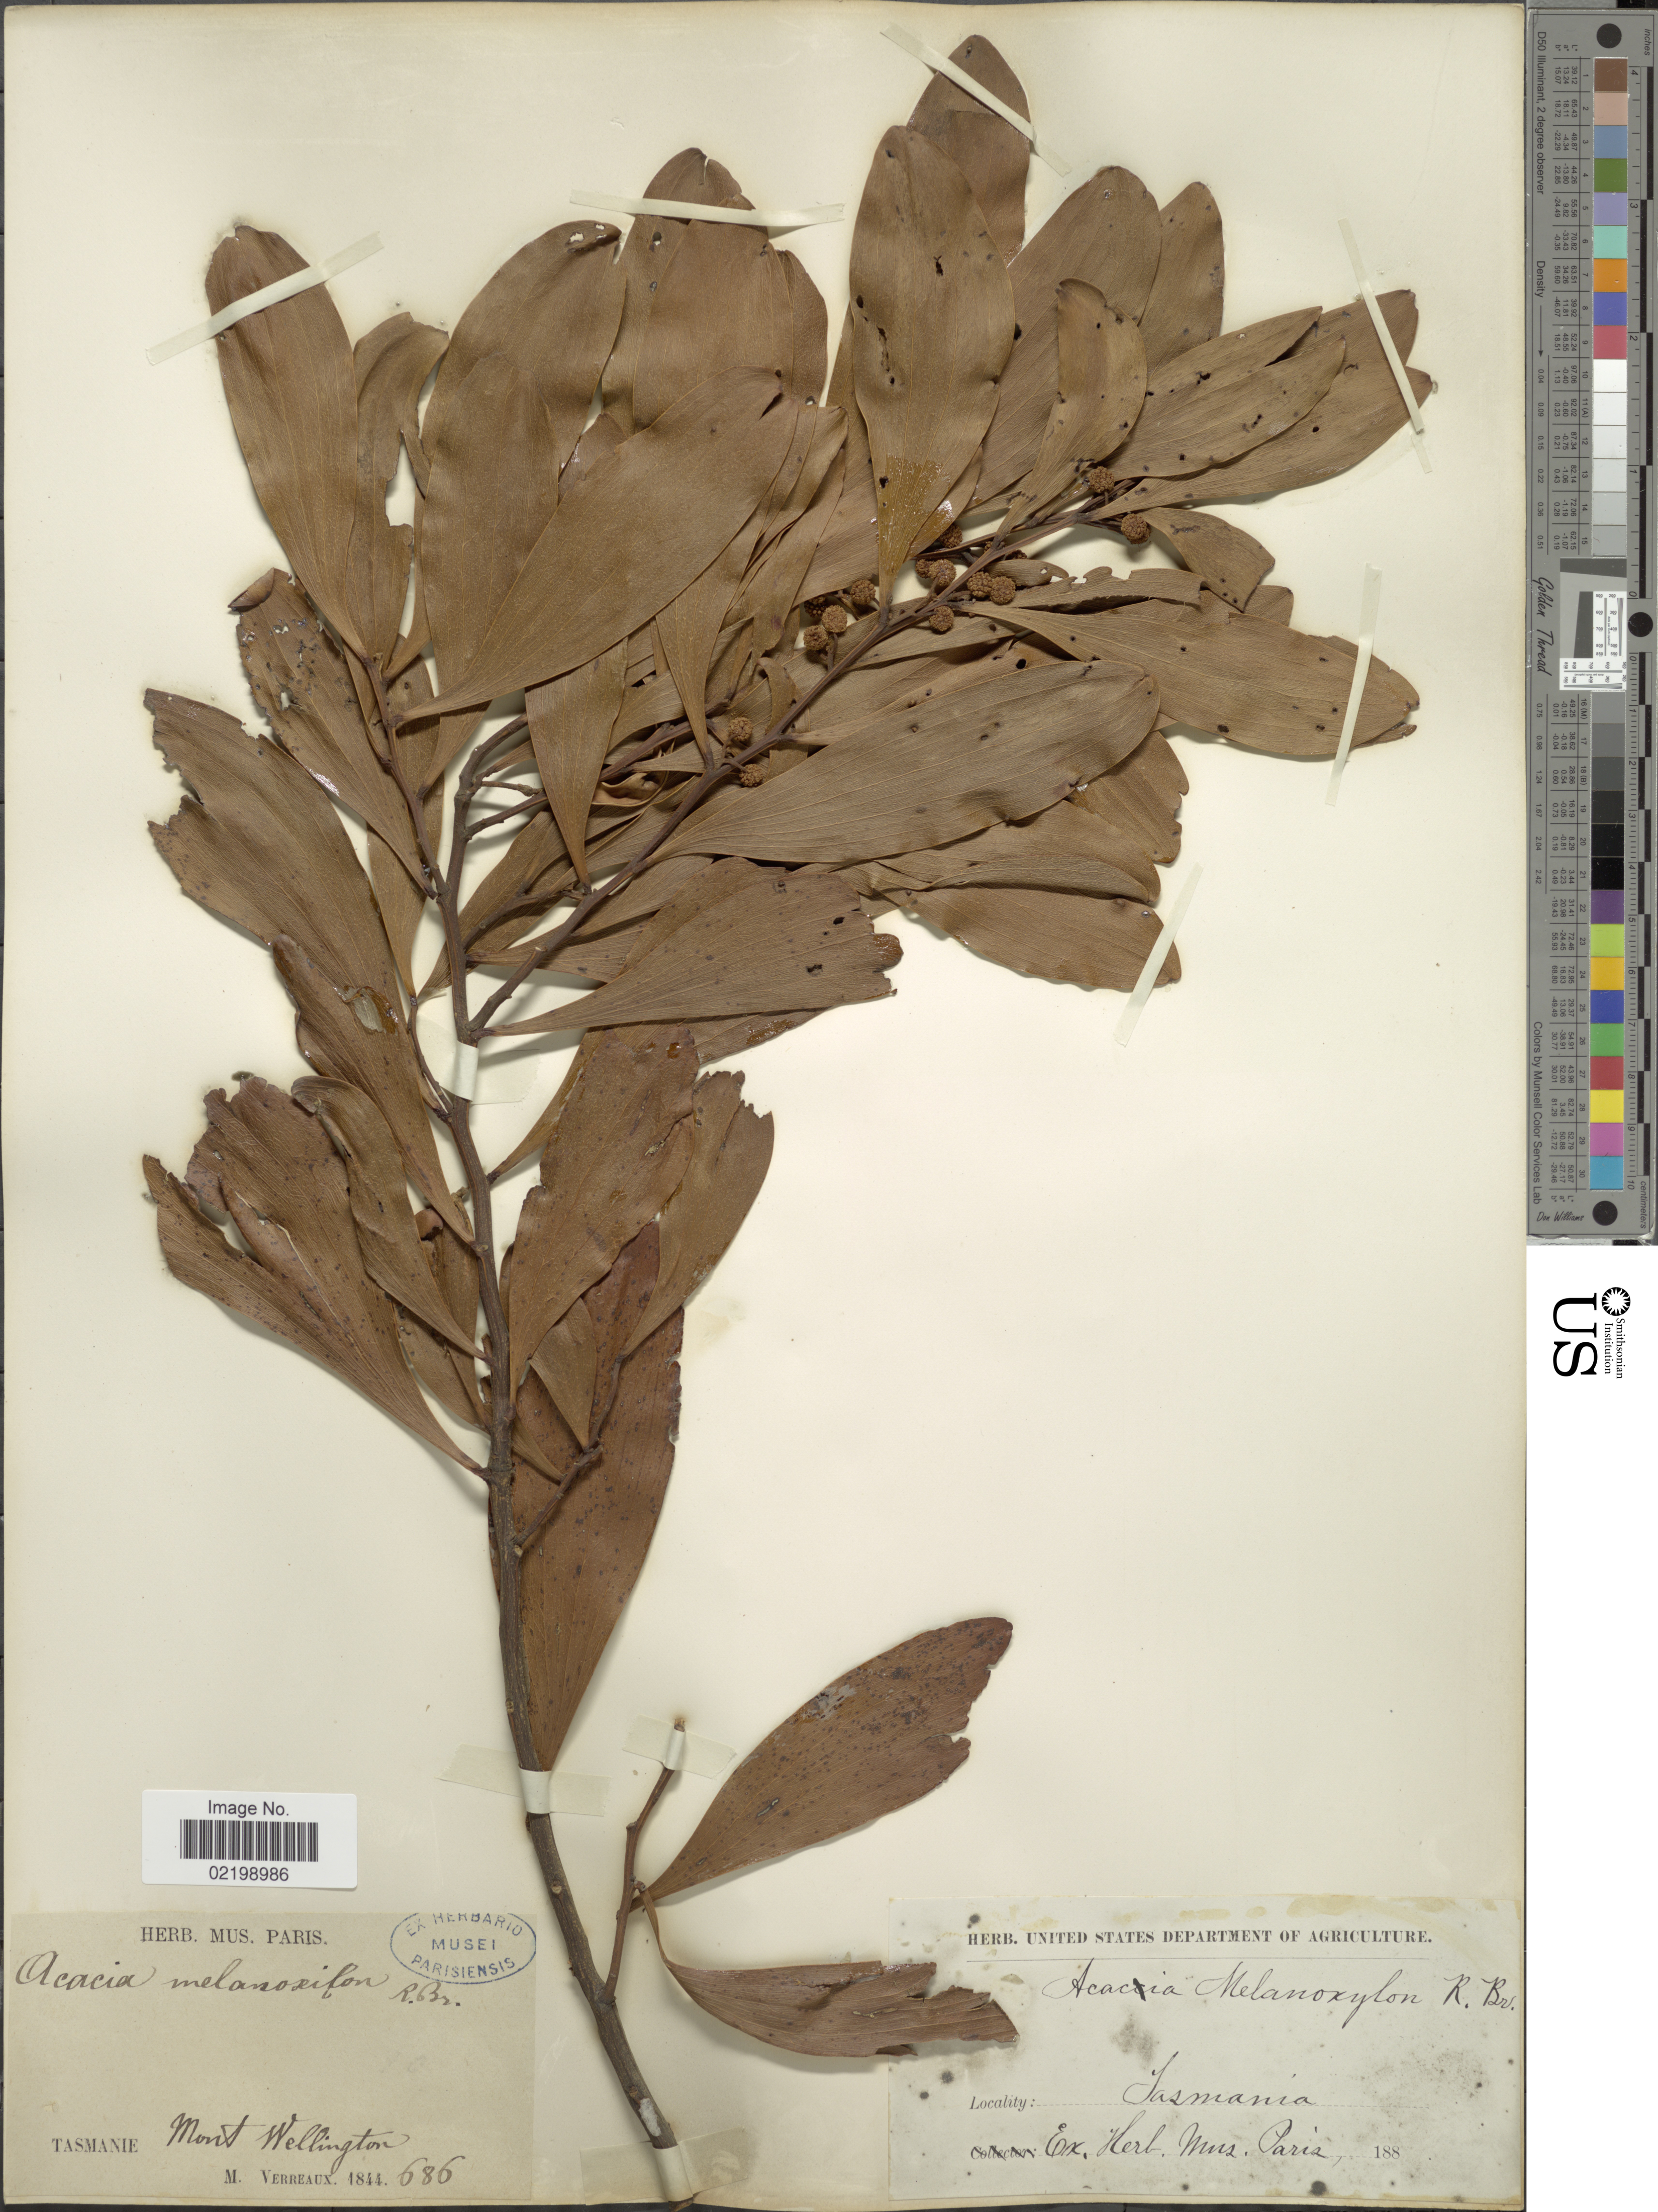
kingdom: Plantae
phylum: Tracheophyta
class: Magnoliopsida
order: Fabales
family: Fabaceae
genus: Acacia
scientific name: Acacia melanoxylon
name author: R. Br.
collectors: M. Verreaux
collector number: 686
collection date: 1844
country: Australia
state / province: Tasmania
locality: Mont Wellington